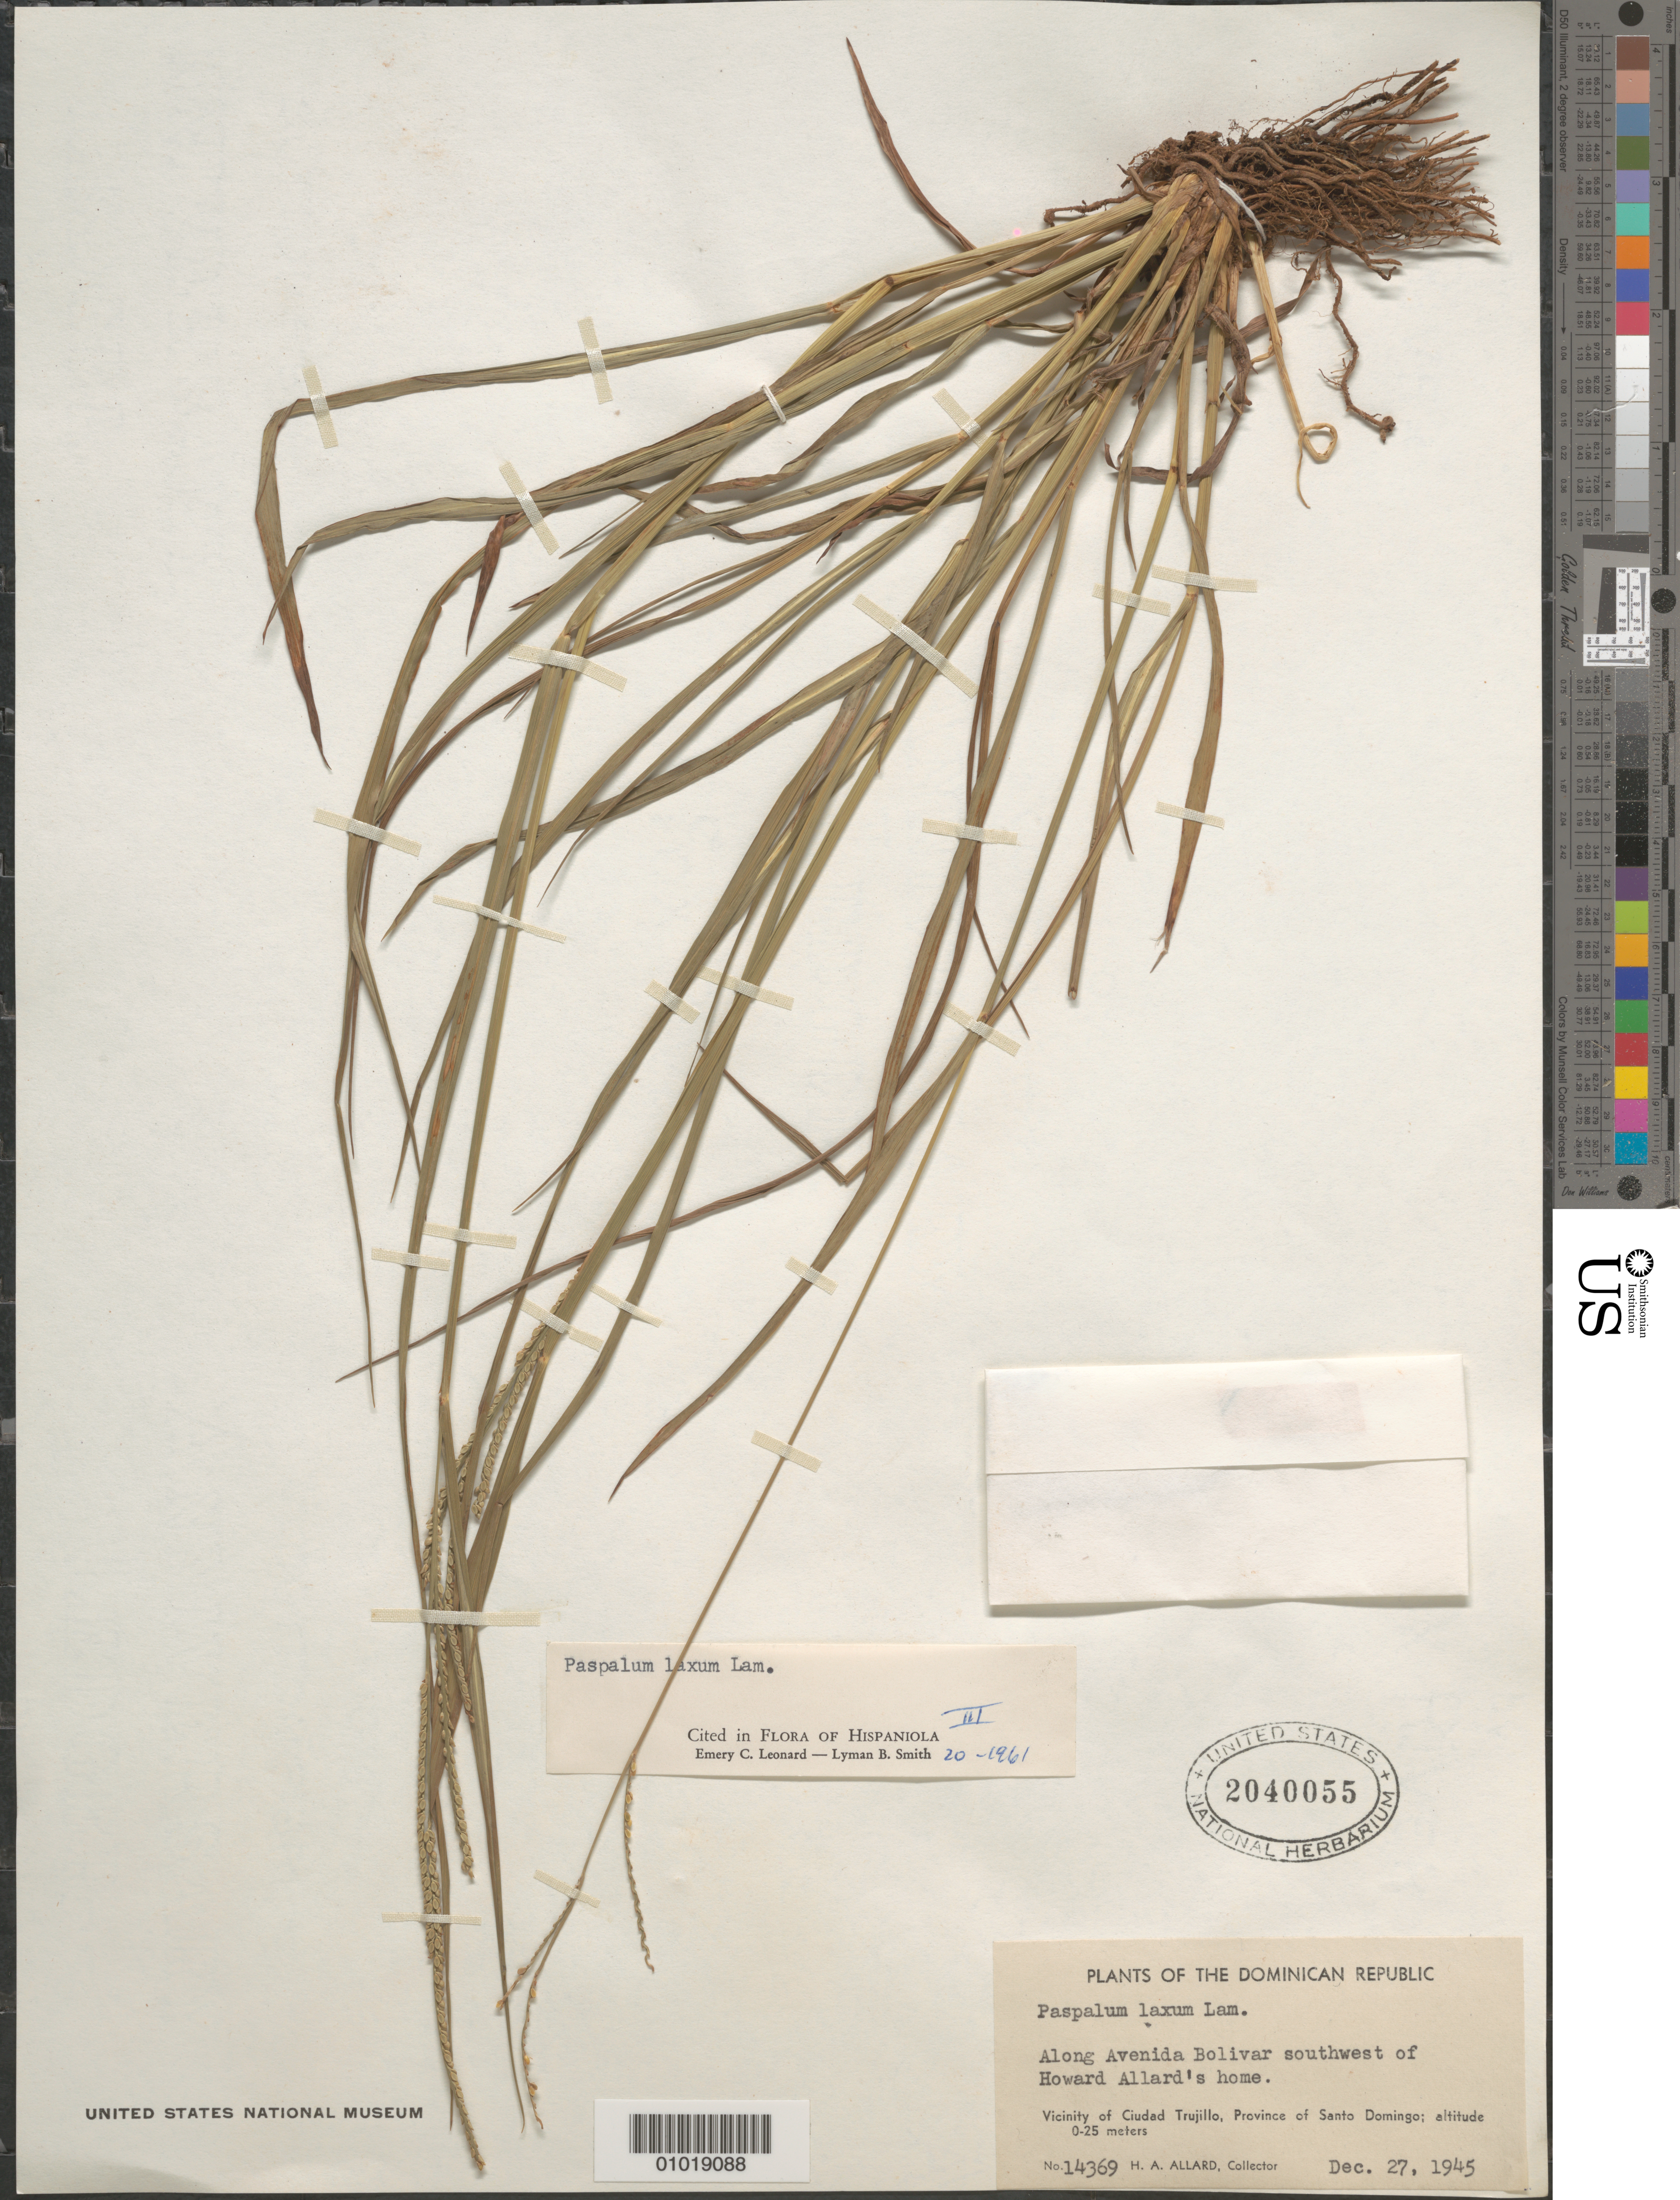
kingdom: Plantae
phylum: Tracheophyta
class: Liliopsida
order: Poales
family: Poaceae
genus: Paspalum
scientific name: Paspalum laxum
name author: Lam.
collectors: H. A. Allard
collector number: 14369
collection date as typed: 27 Dec 1945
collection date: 1945-12-27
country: Dominican Republic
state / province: Distrito Nacional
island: Hispaniola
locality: Vicinity of Ciudad Trujillo, along Avenida Bolivar SW of Howard Allard's home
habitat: along home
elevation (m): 0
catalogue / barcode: US 2040055